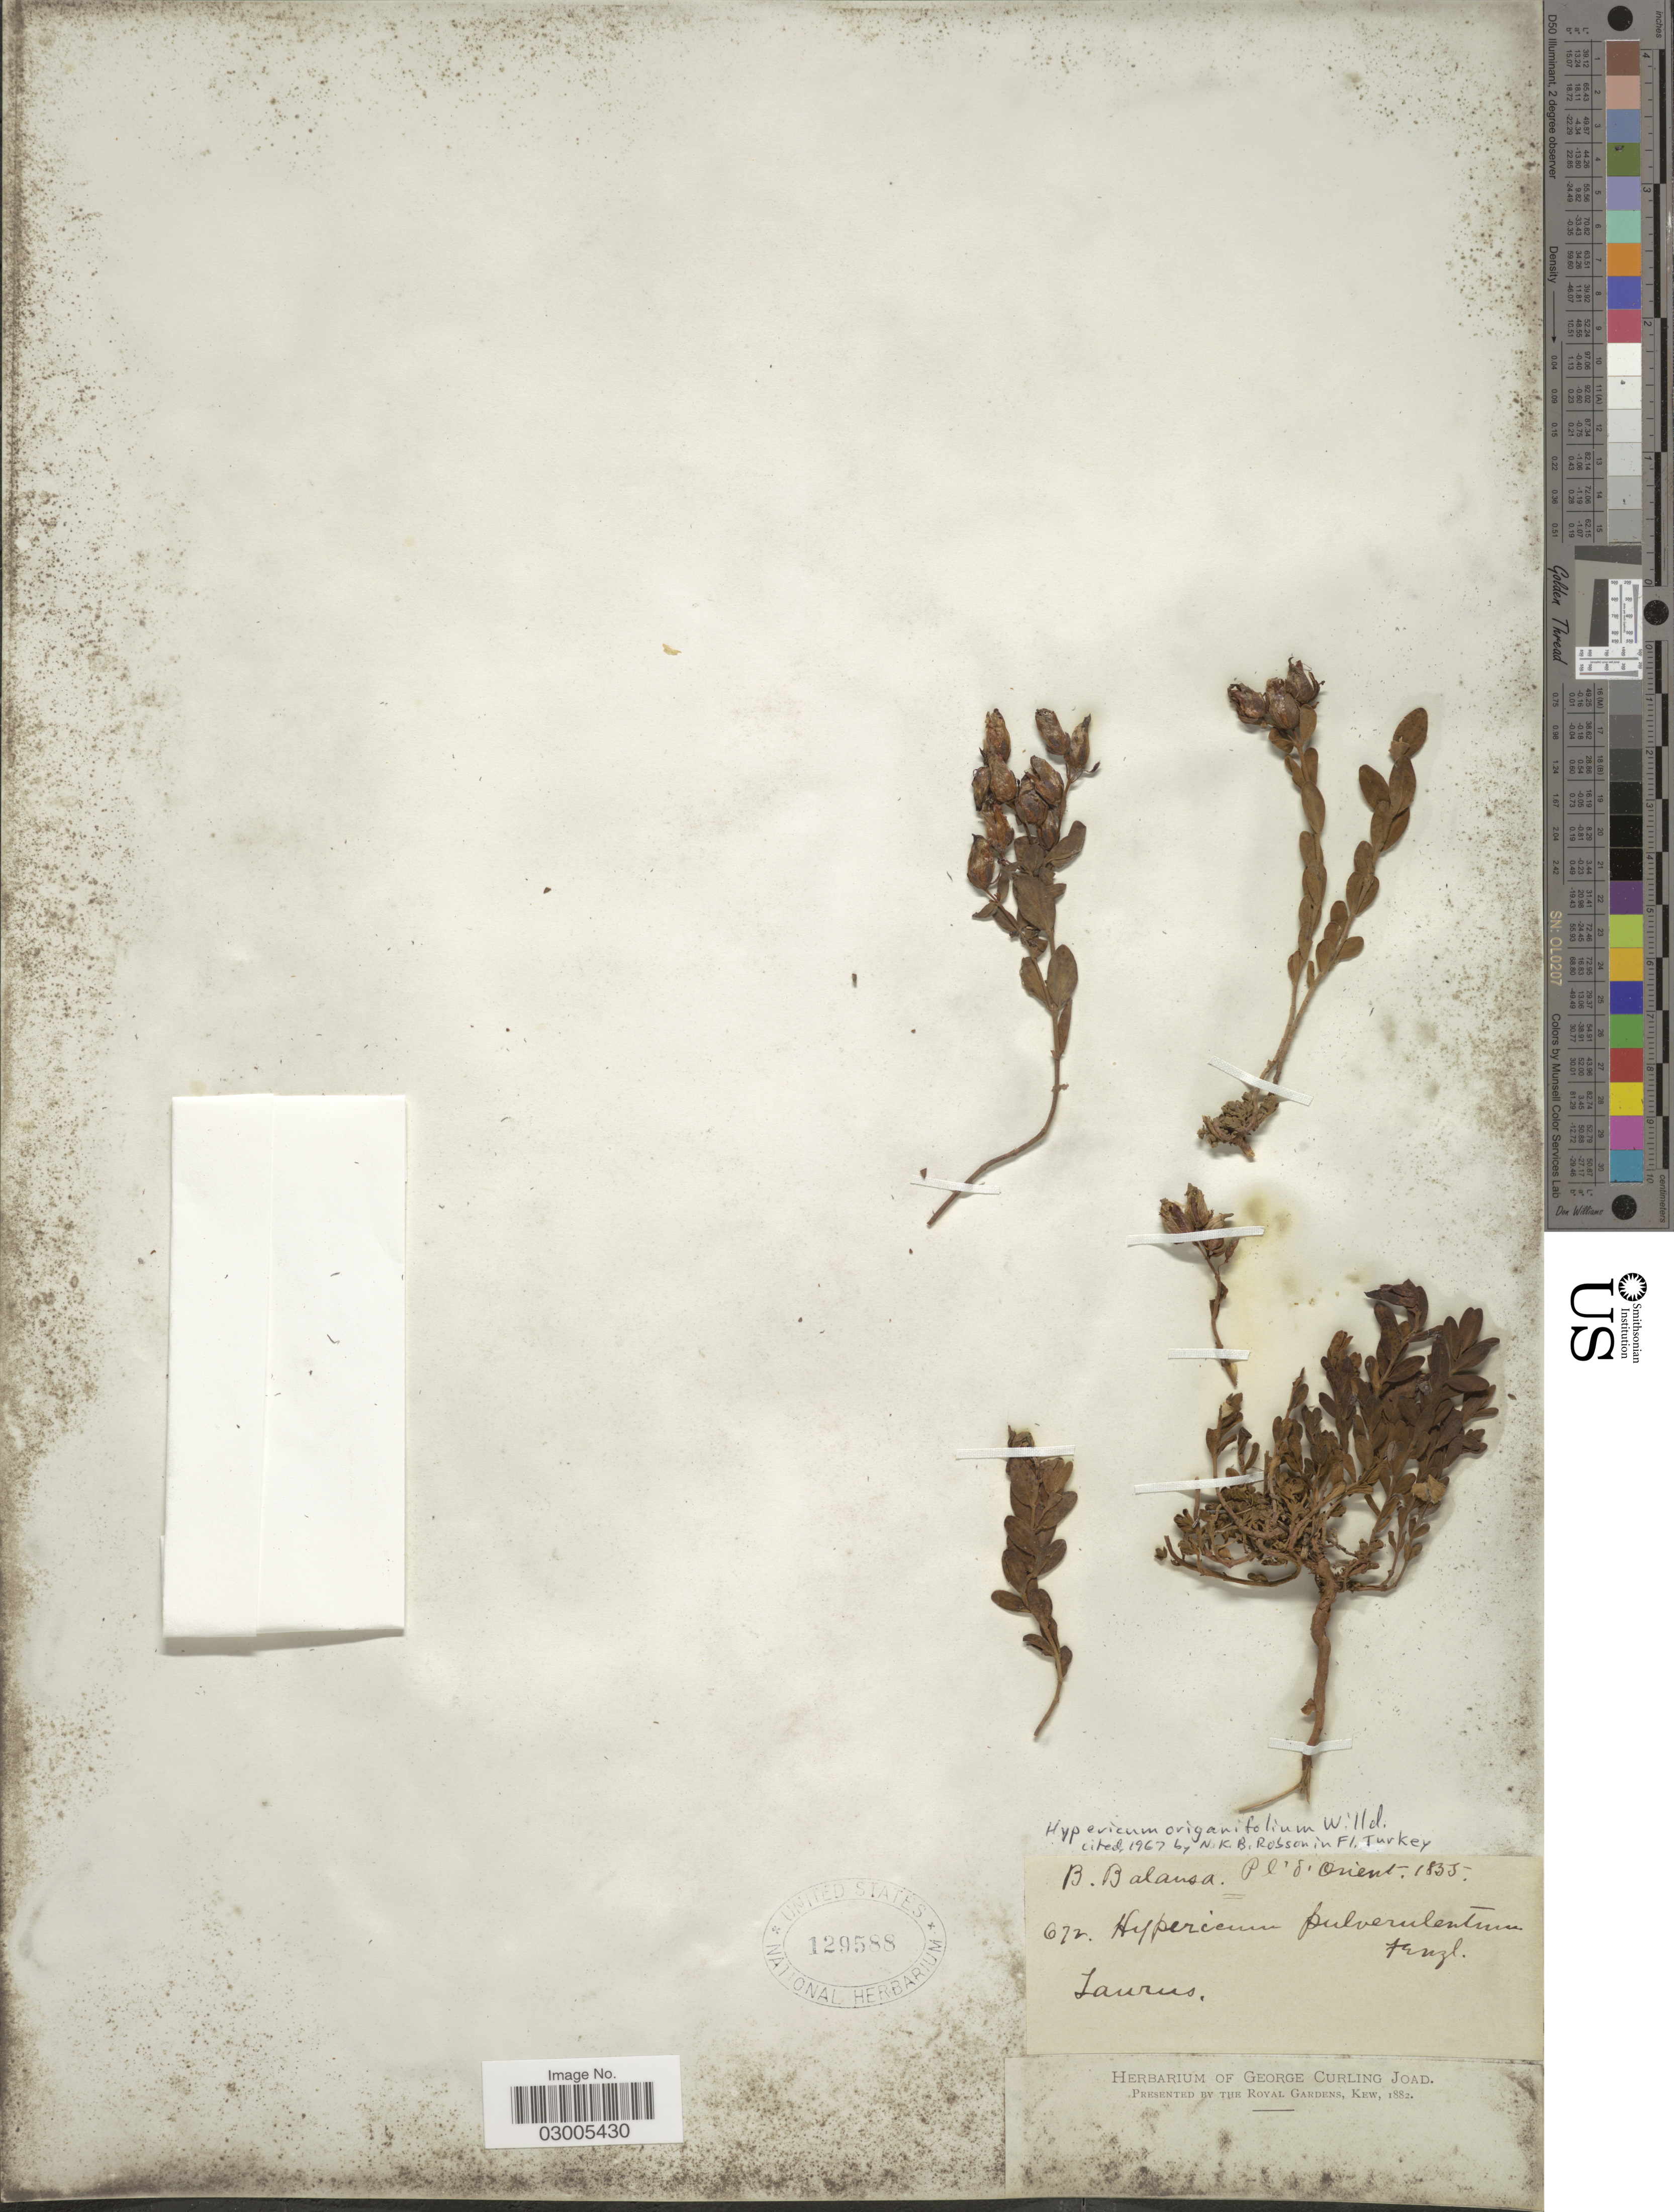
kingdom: Plantae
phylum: Tracheophyta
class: Magnoliopsida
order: Malpighiales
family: Hypericaceae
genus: Hypericum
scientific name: Hypericum origanifolium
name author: Willd.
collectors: B. Balansa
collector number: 672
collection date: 1835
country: Turkey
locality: Orient. Taurus.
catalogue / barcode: US 129588